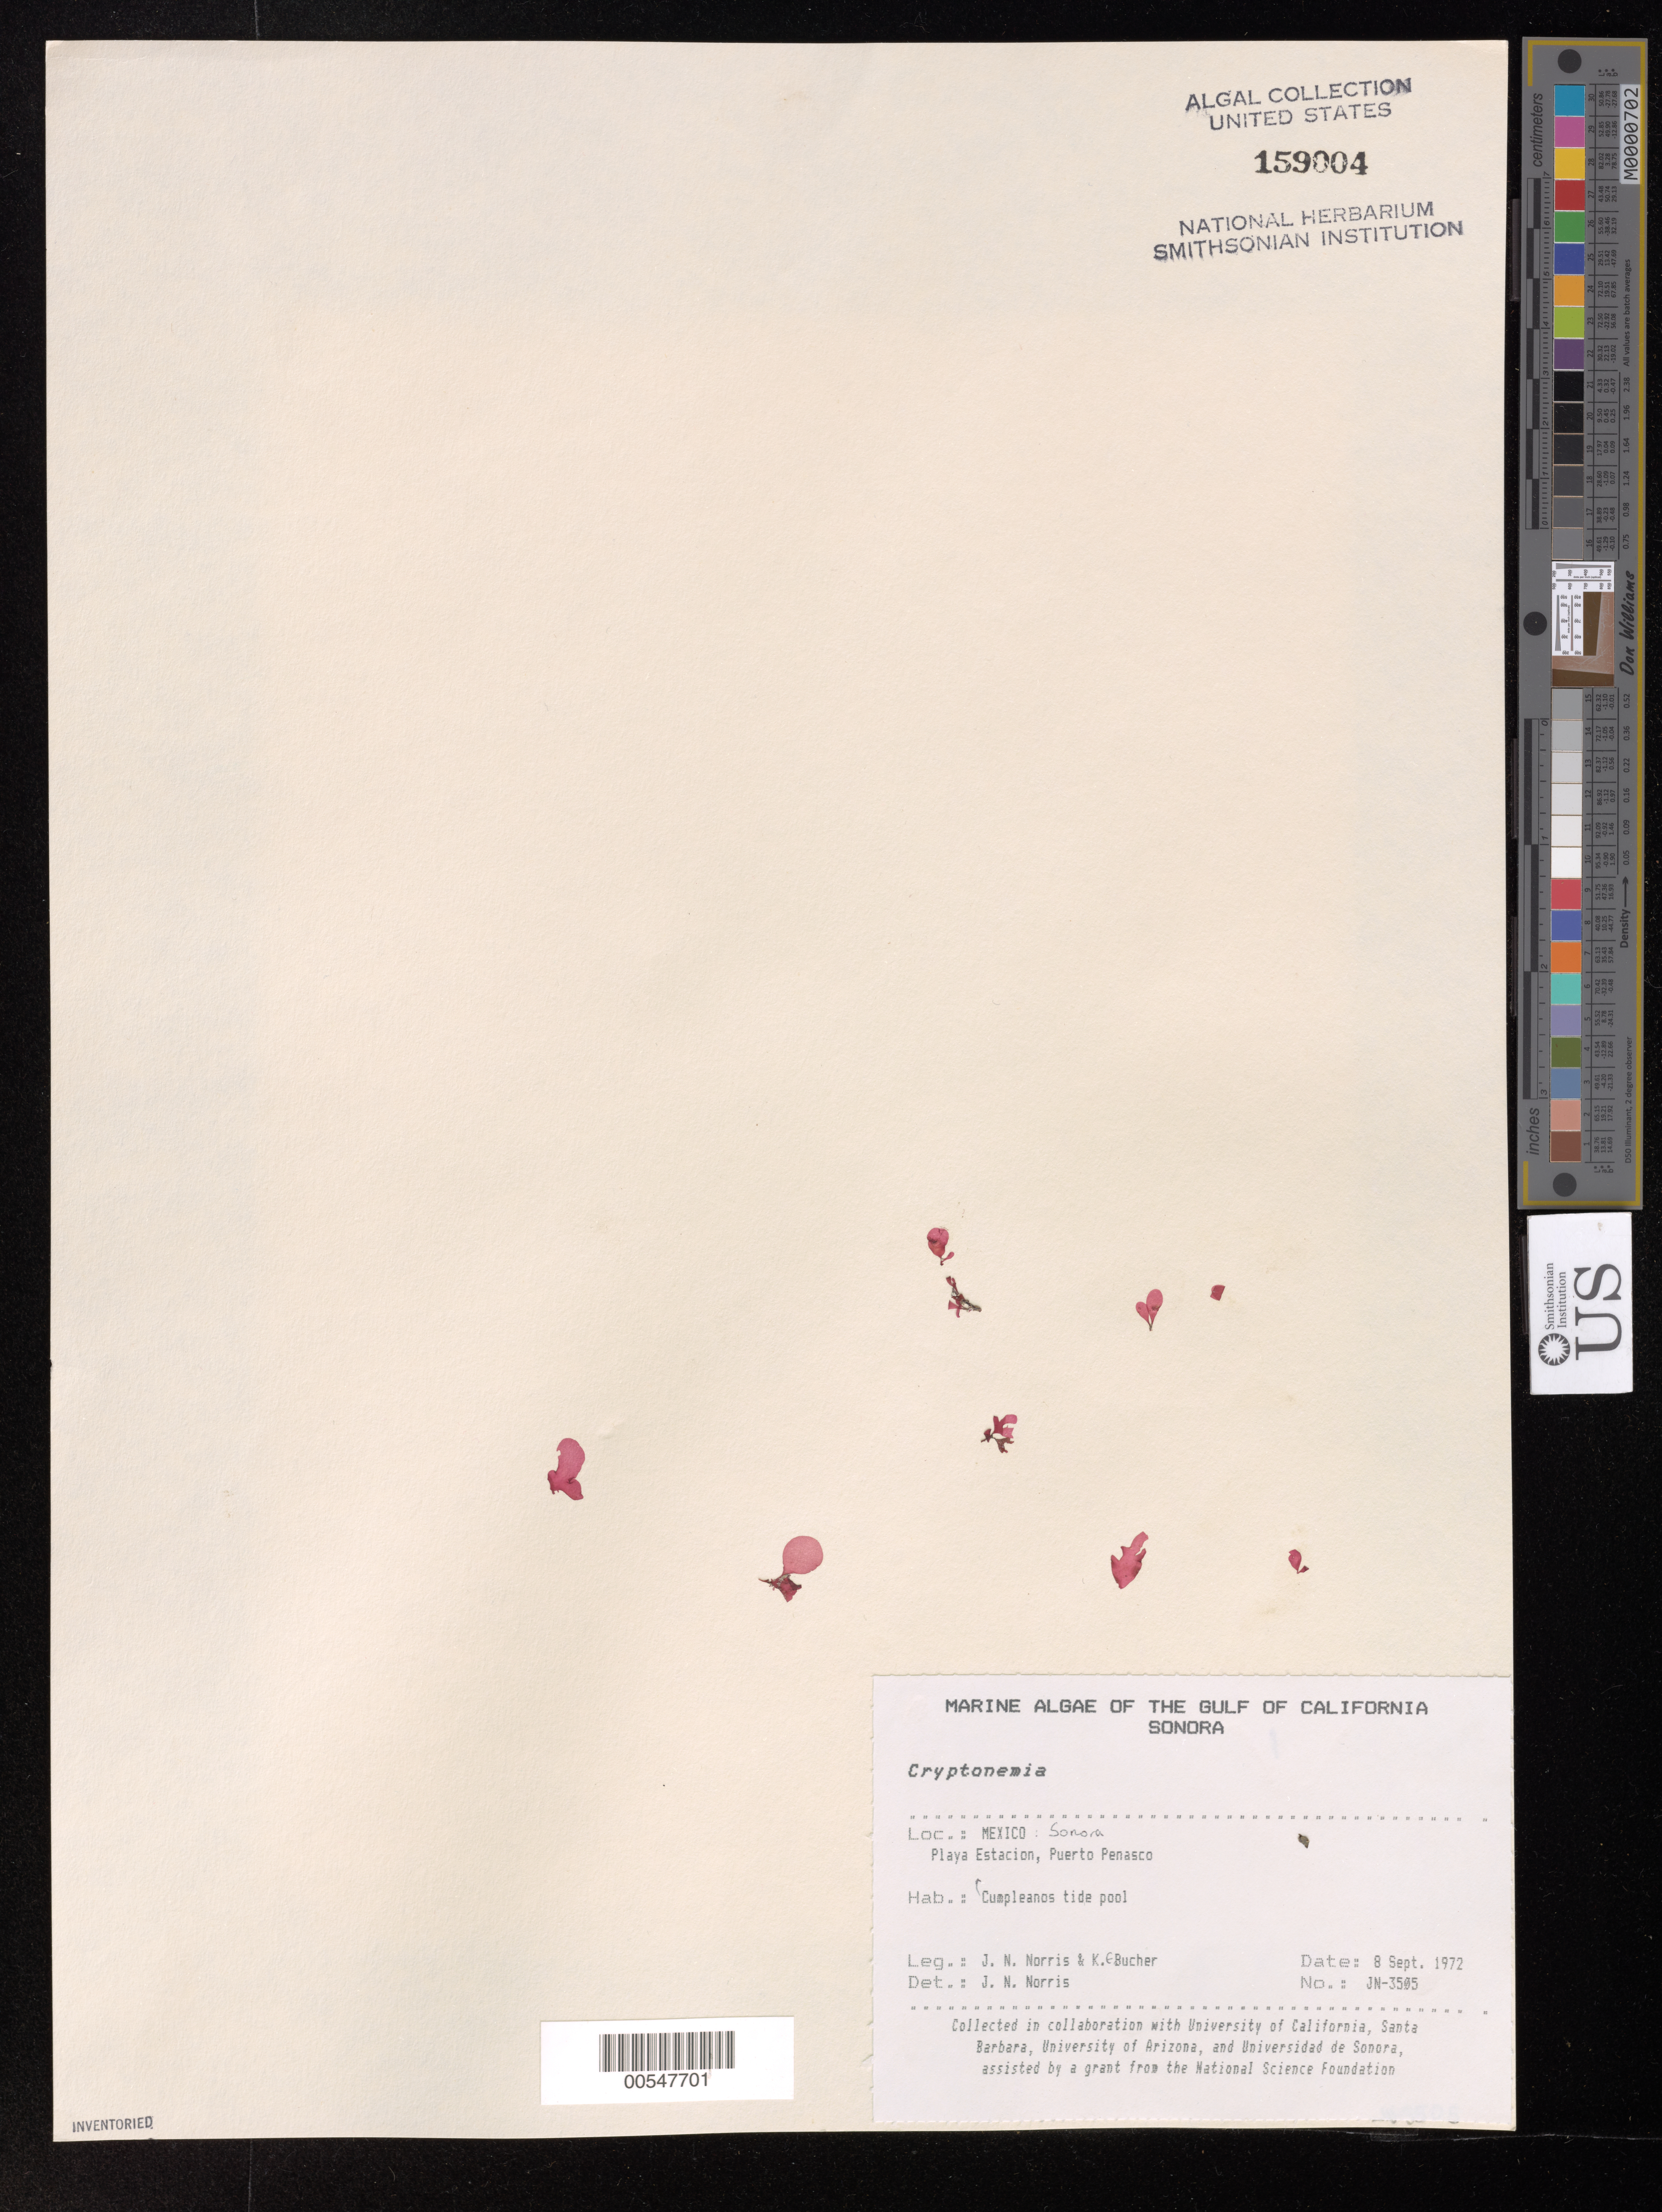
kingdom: Plantae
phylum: Rhodophyta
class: Florideophyceae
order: Halymeniales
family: Halymeniaceae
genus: Cryptonemia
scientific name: Cryptonemia sp.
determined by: Norris, James N.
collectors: J. N. Norris & K. E. Bucher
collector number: JN-3505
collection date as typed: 08 Sep 1972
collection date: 1972-09-08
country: Mexico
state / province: Sonora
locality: Playa Estacion, Puerto Penasco, Cumpleanos tide pool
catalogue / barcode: US 159004